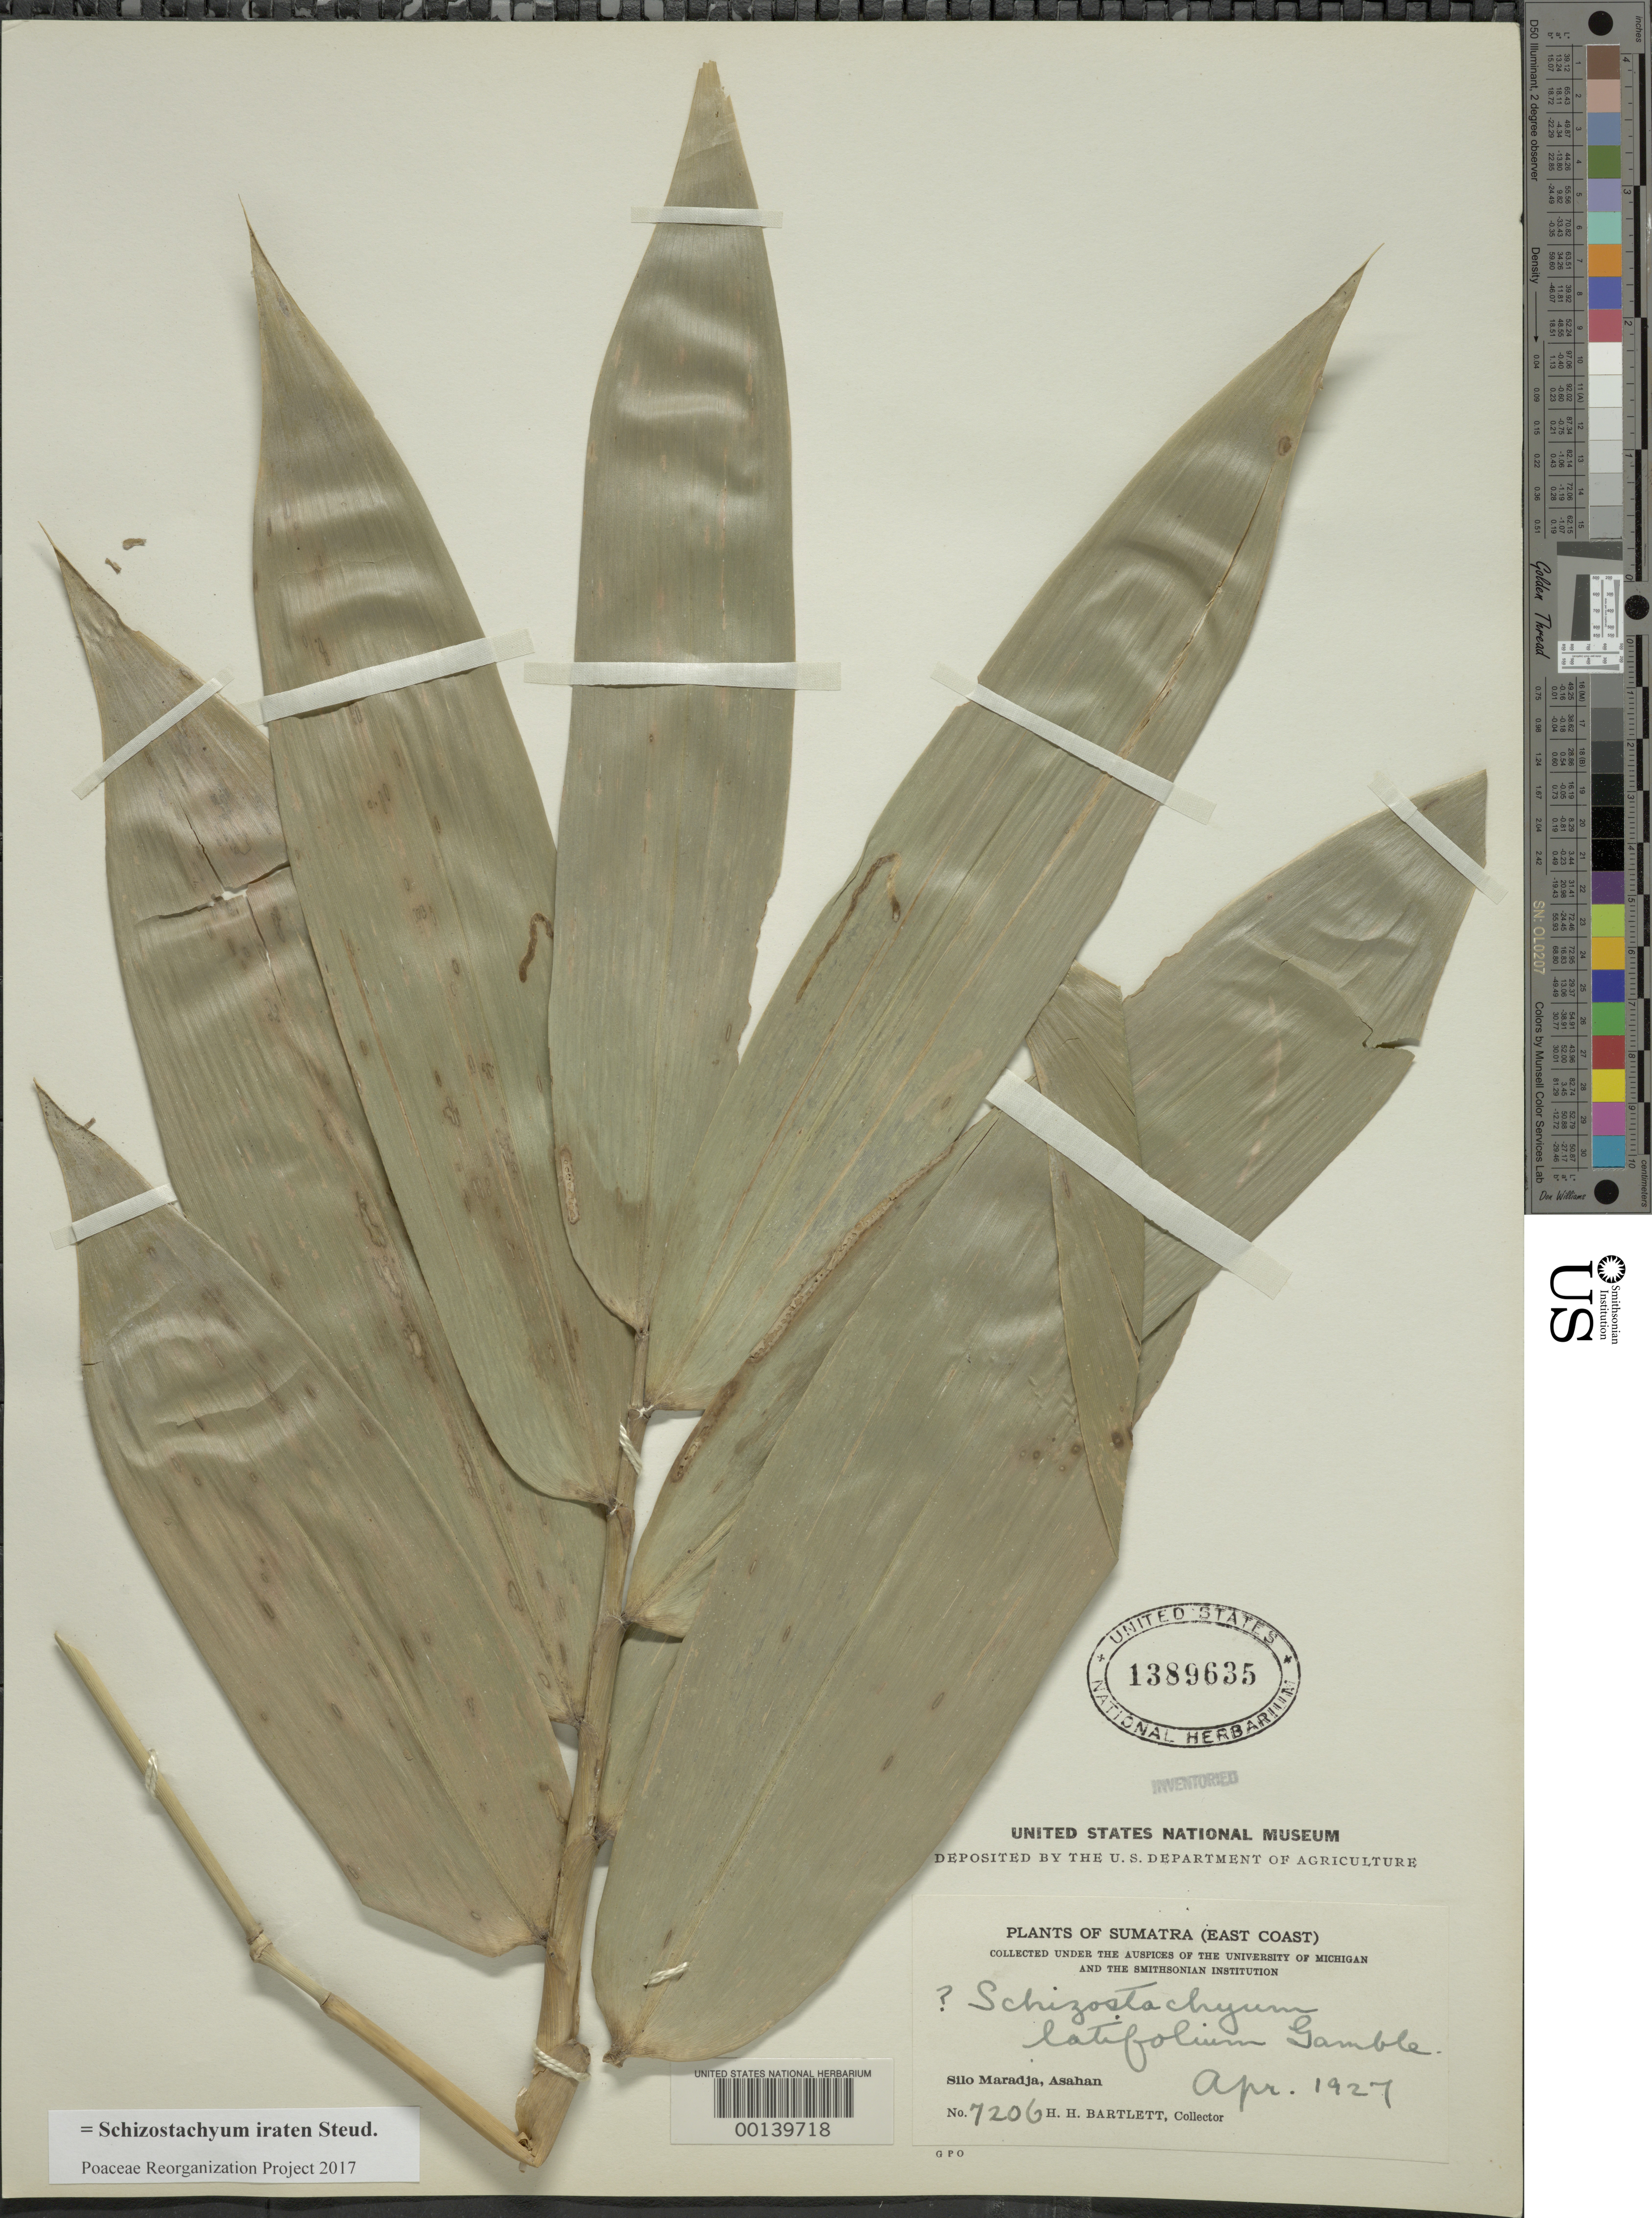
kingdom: Plantae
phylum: Tracheophyta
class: Liliopsida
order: Poales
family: Poaceae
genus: Schizostachyum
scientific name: Schizostachyum iraten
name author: Steud.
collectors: H. H. Bartlett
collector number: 7206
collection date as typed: Apr 1927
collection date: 1927-04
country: Indonesia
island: Sumatra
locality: Asahan, silo maradja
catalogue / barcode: US 1389635